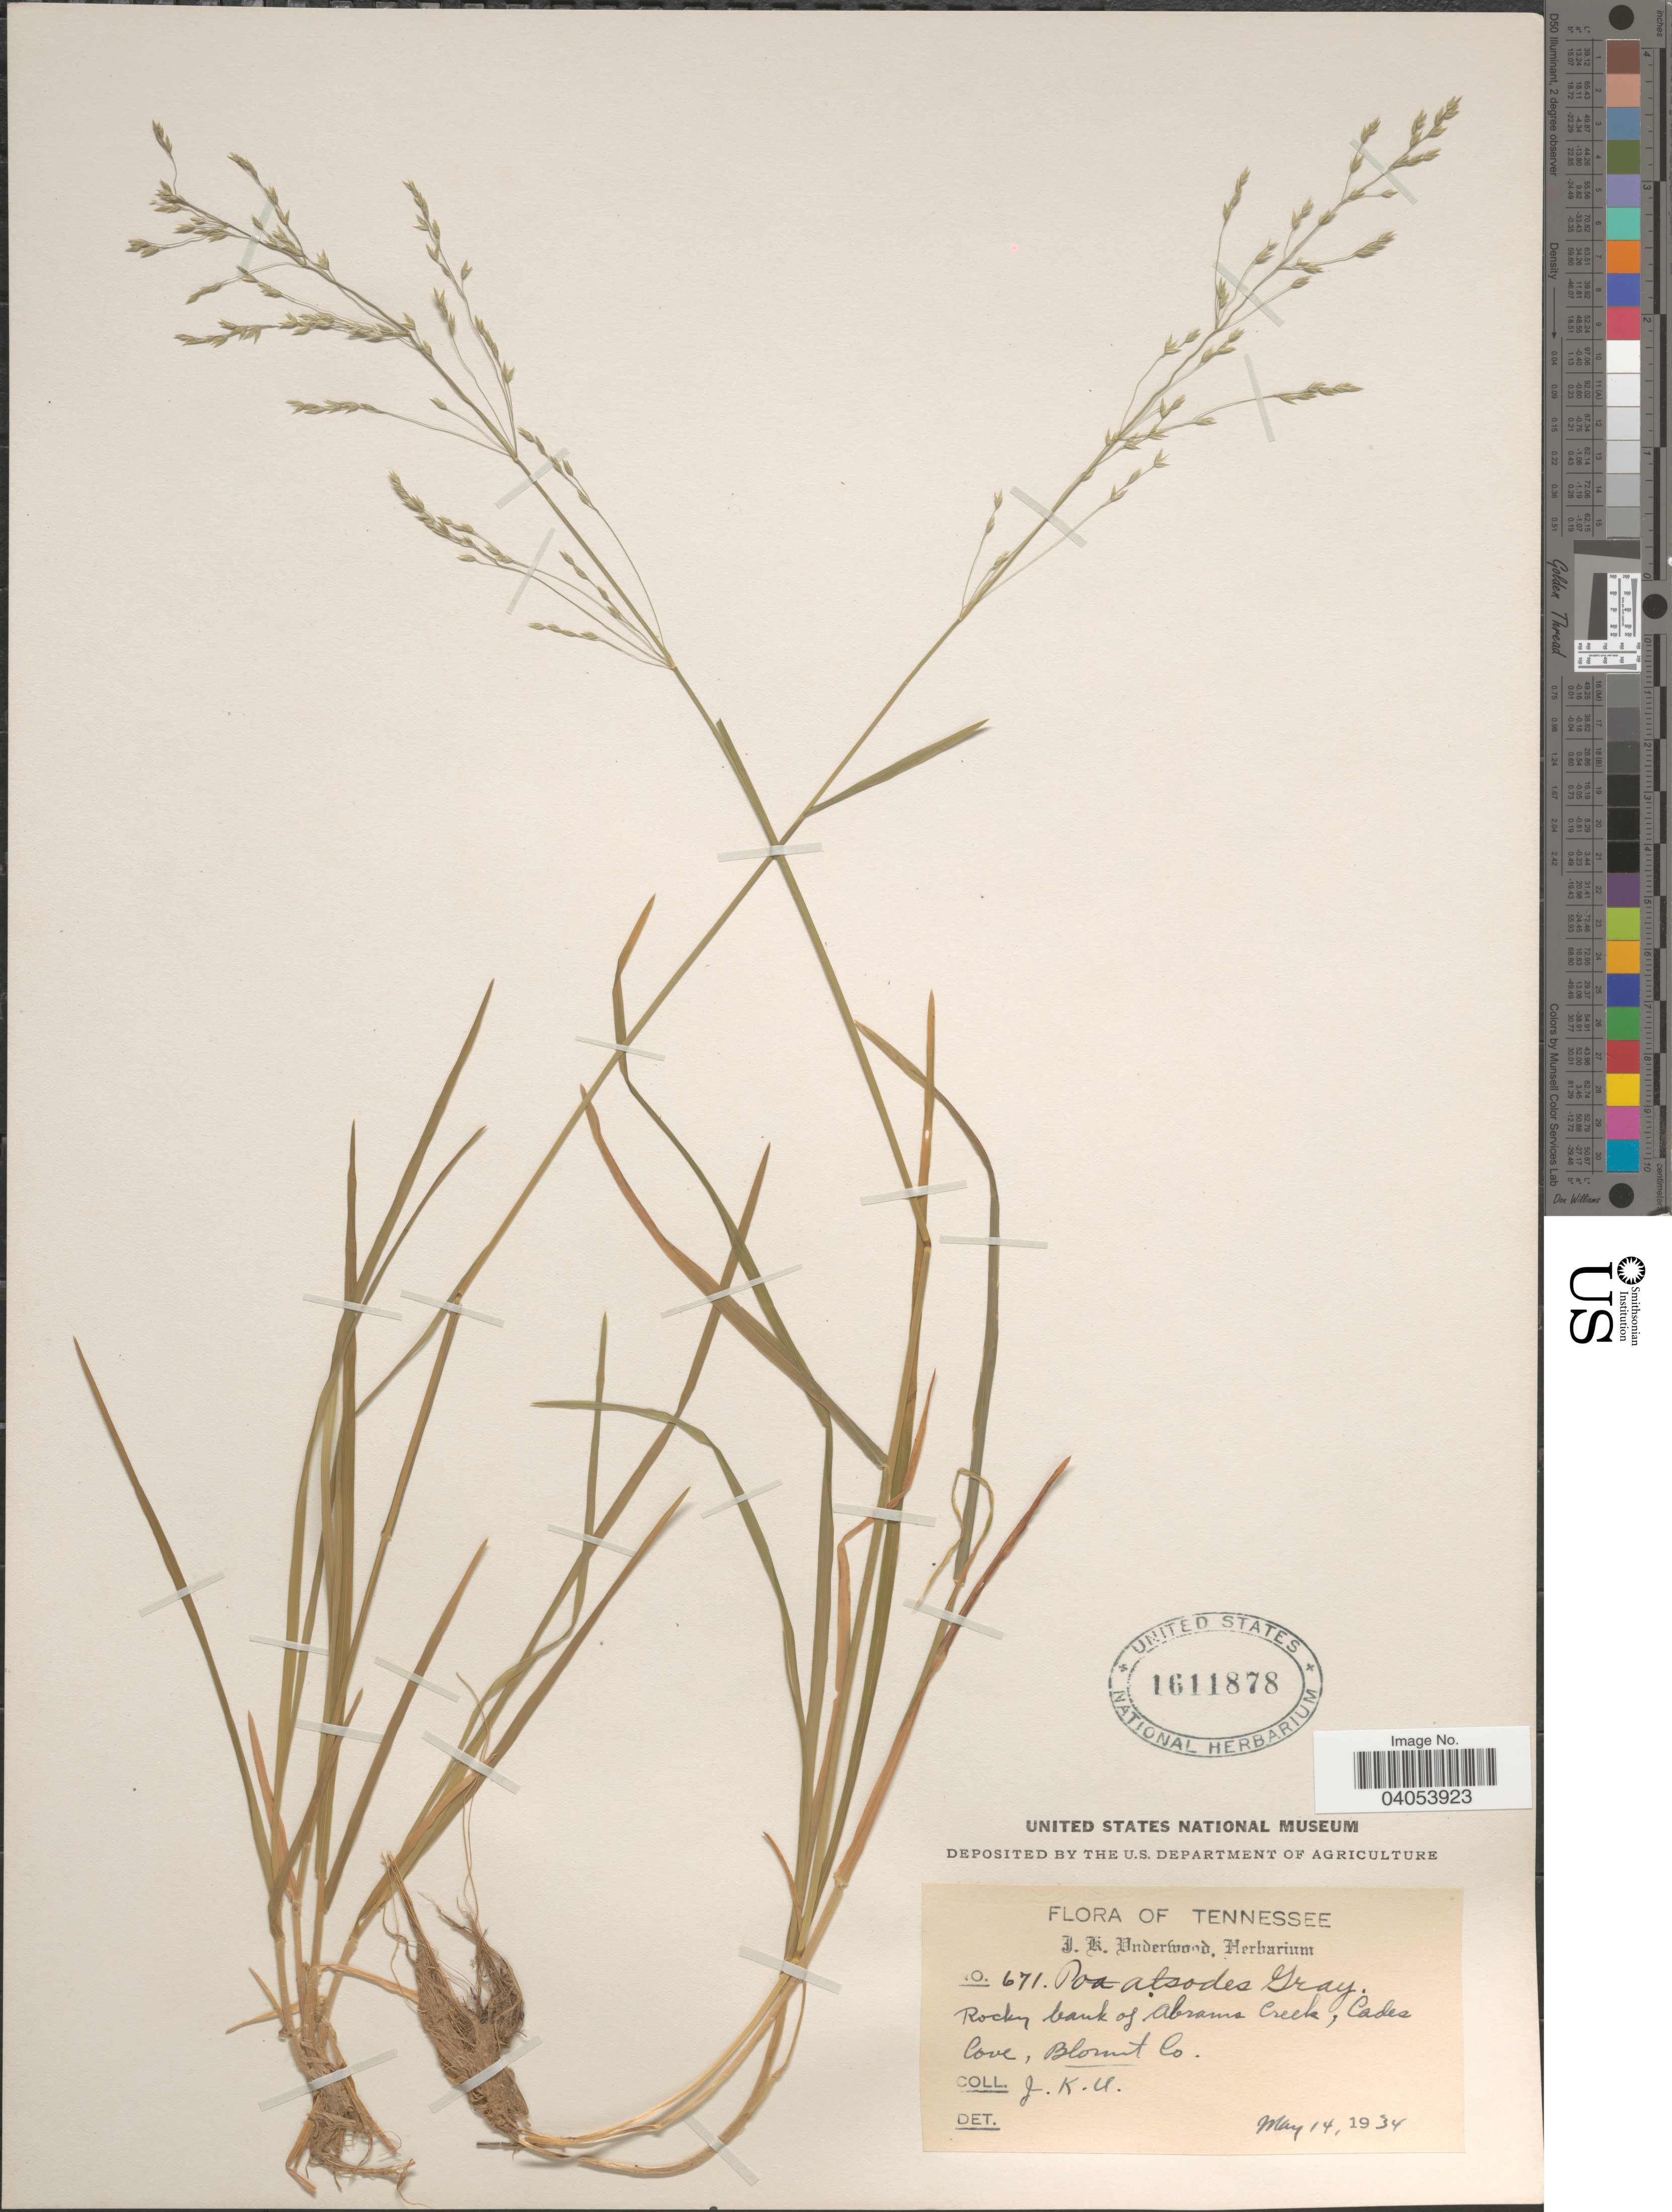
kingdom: Plantae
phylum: Tracheophyta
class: Liliopsida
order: Poales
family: Poaceae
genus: Poa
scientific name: Poa alsodes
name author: A. Gray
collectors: J. K. Underwood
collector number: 671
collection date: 1934-05-14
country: United States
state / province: Tennessee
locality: Abrama Creek, Cades Cove, Blount Co.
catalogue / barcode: US 1611878